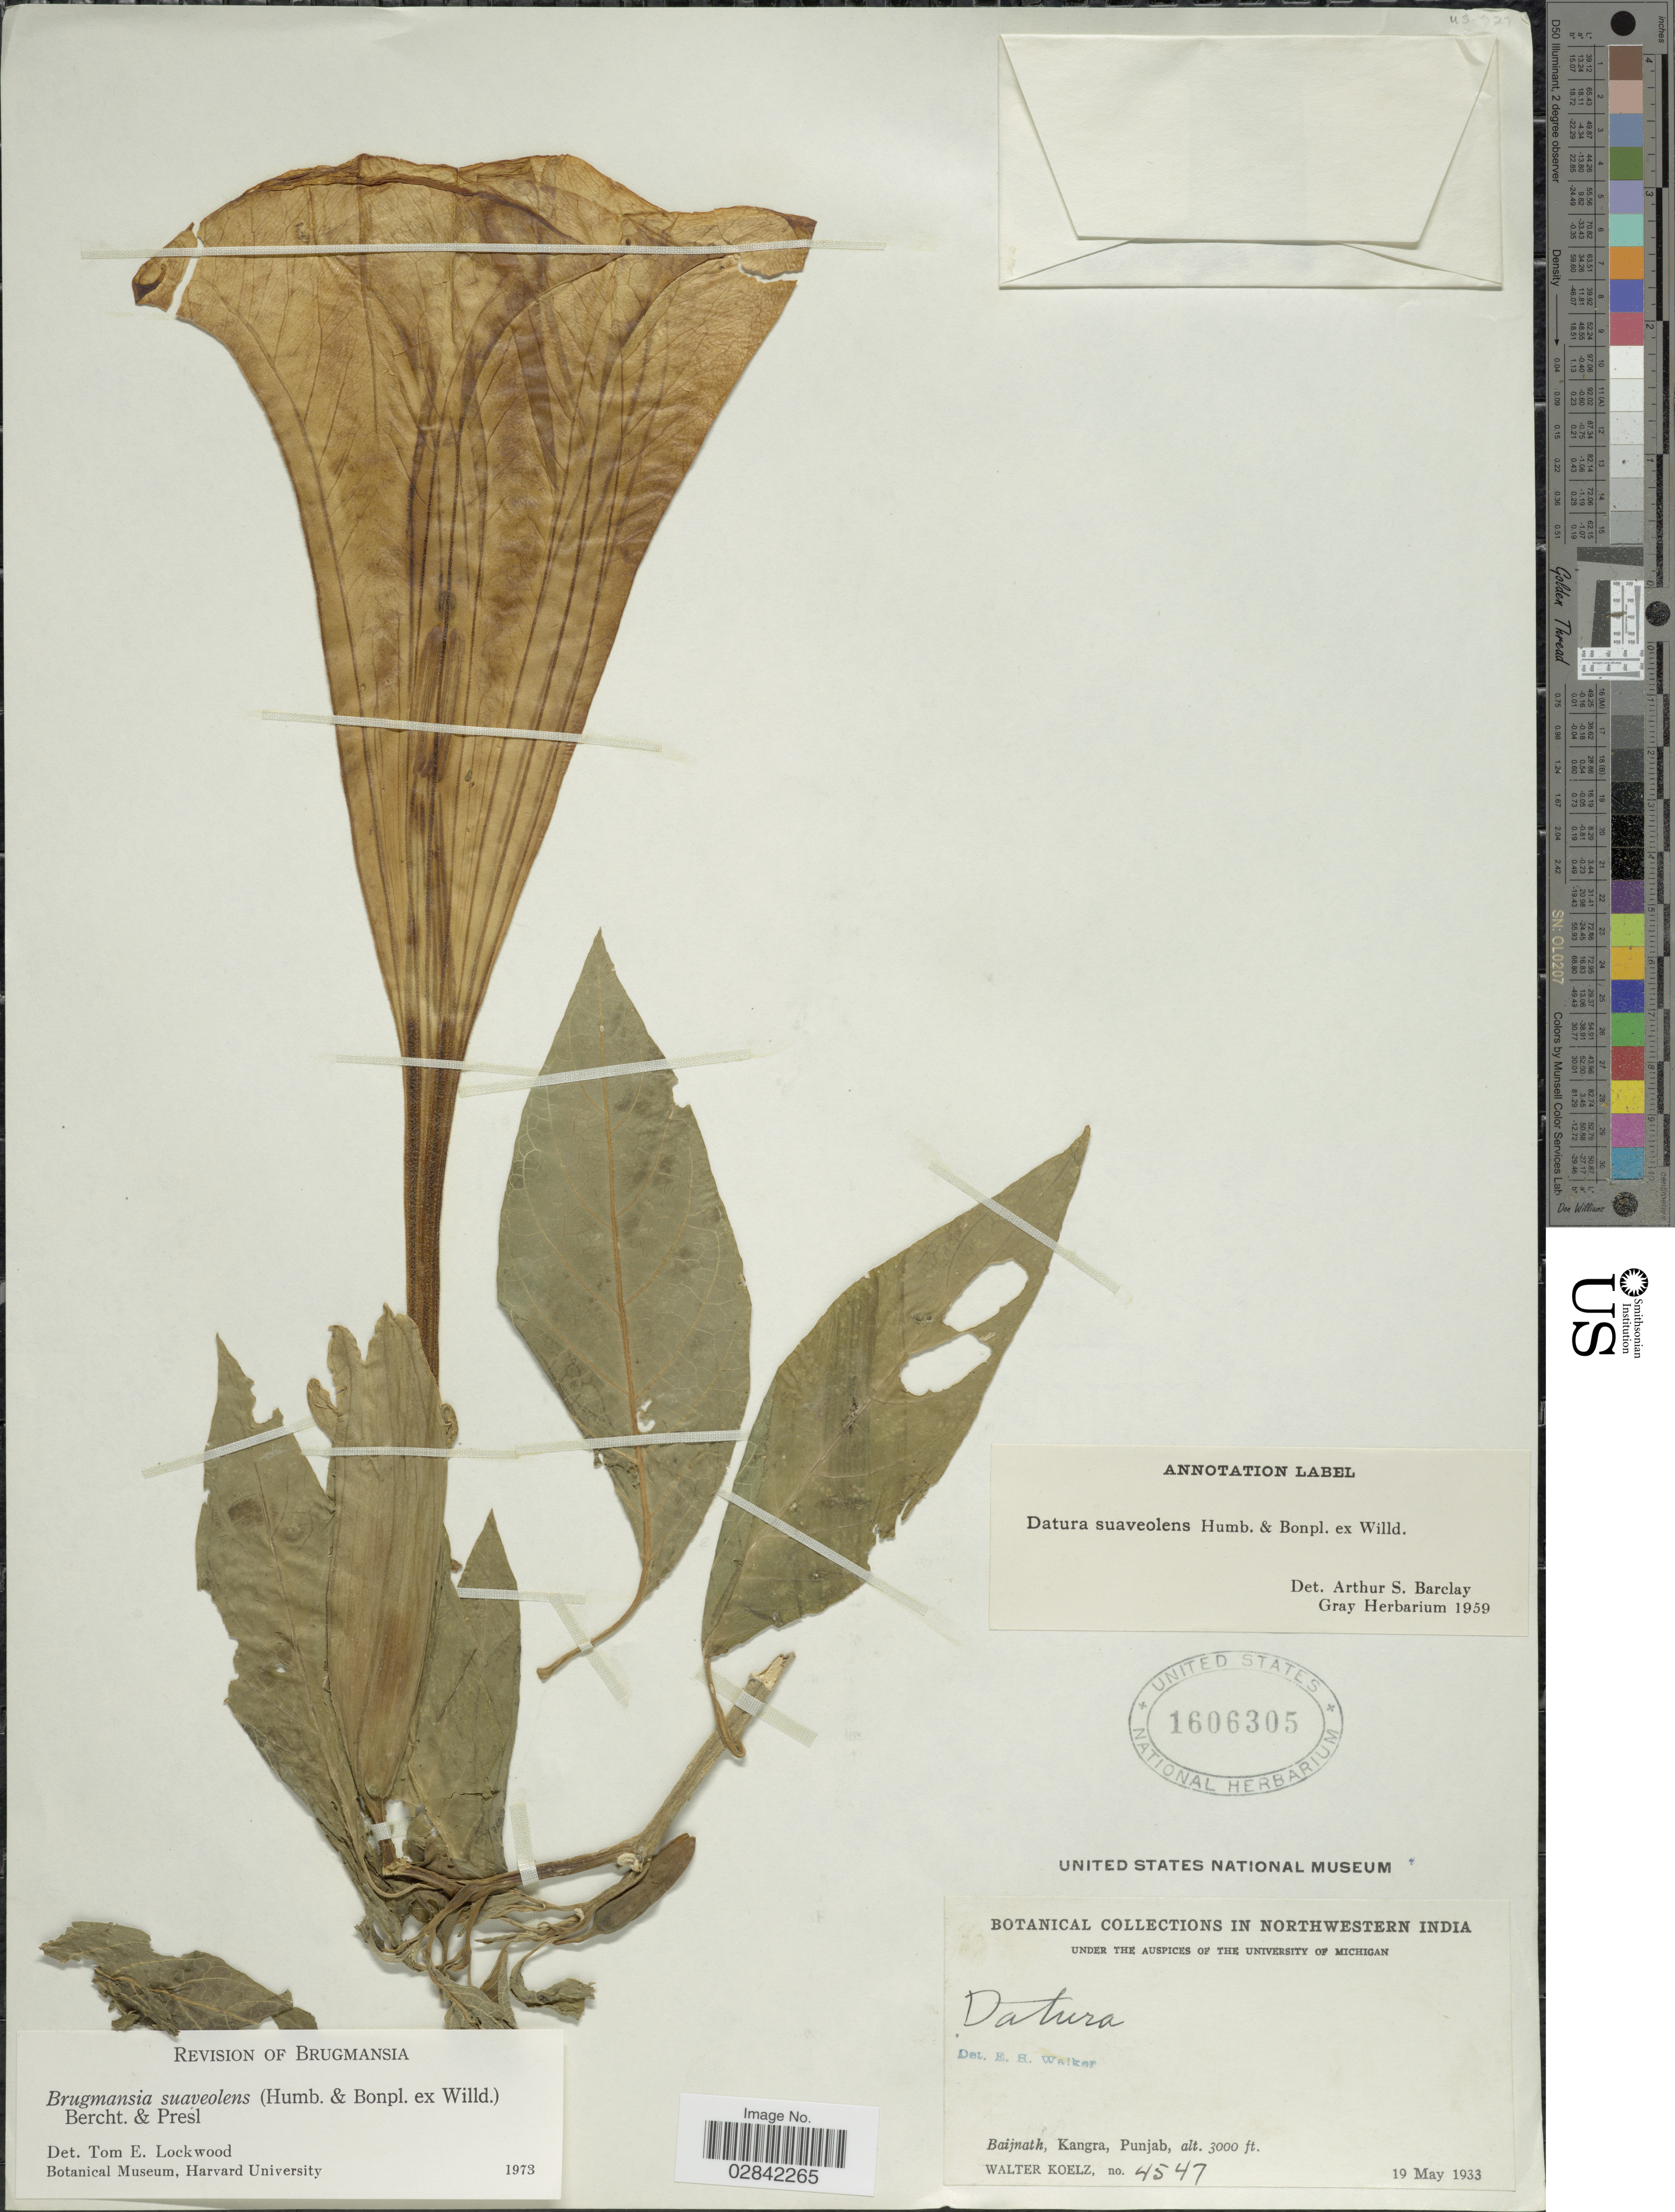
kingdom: Plantae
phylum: Tracheophyta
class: Magnoliopsida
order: Solanales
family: Solanaceae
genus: Brugmansia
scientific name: Brugmansia suaveolens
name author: (Humb. & Bonpl. ex Willd.) Brecht. & J. Presl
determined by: Lockwood, T. E.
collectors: W. N. Koelz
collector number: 4547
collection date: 1933-05-19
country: India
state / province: Himachal Pradesh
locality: Baijnath, Kangra, Punjab, Northwestern India.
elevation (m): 914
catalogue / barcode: US 1606305